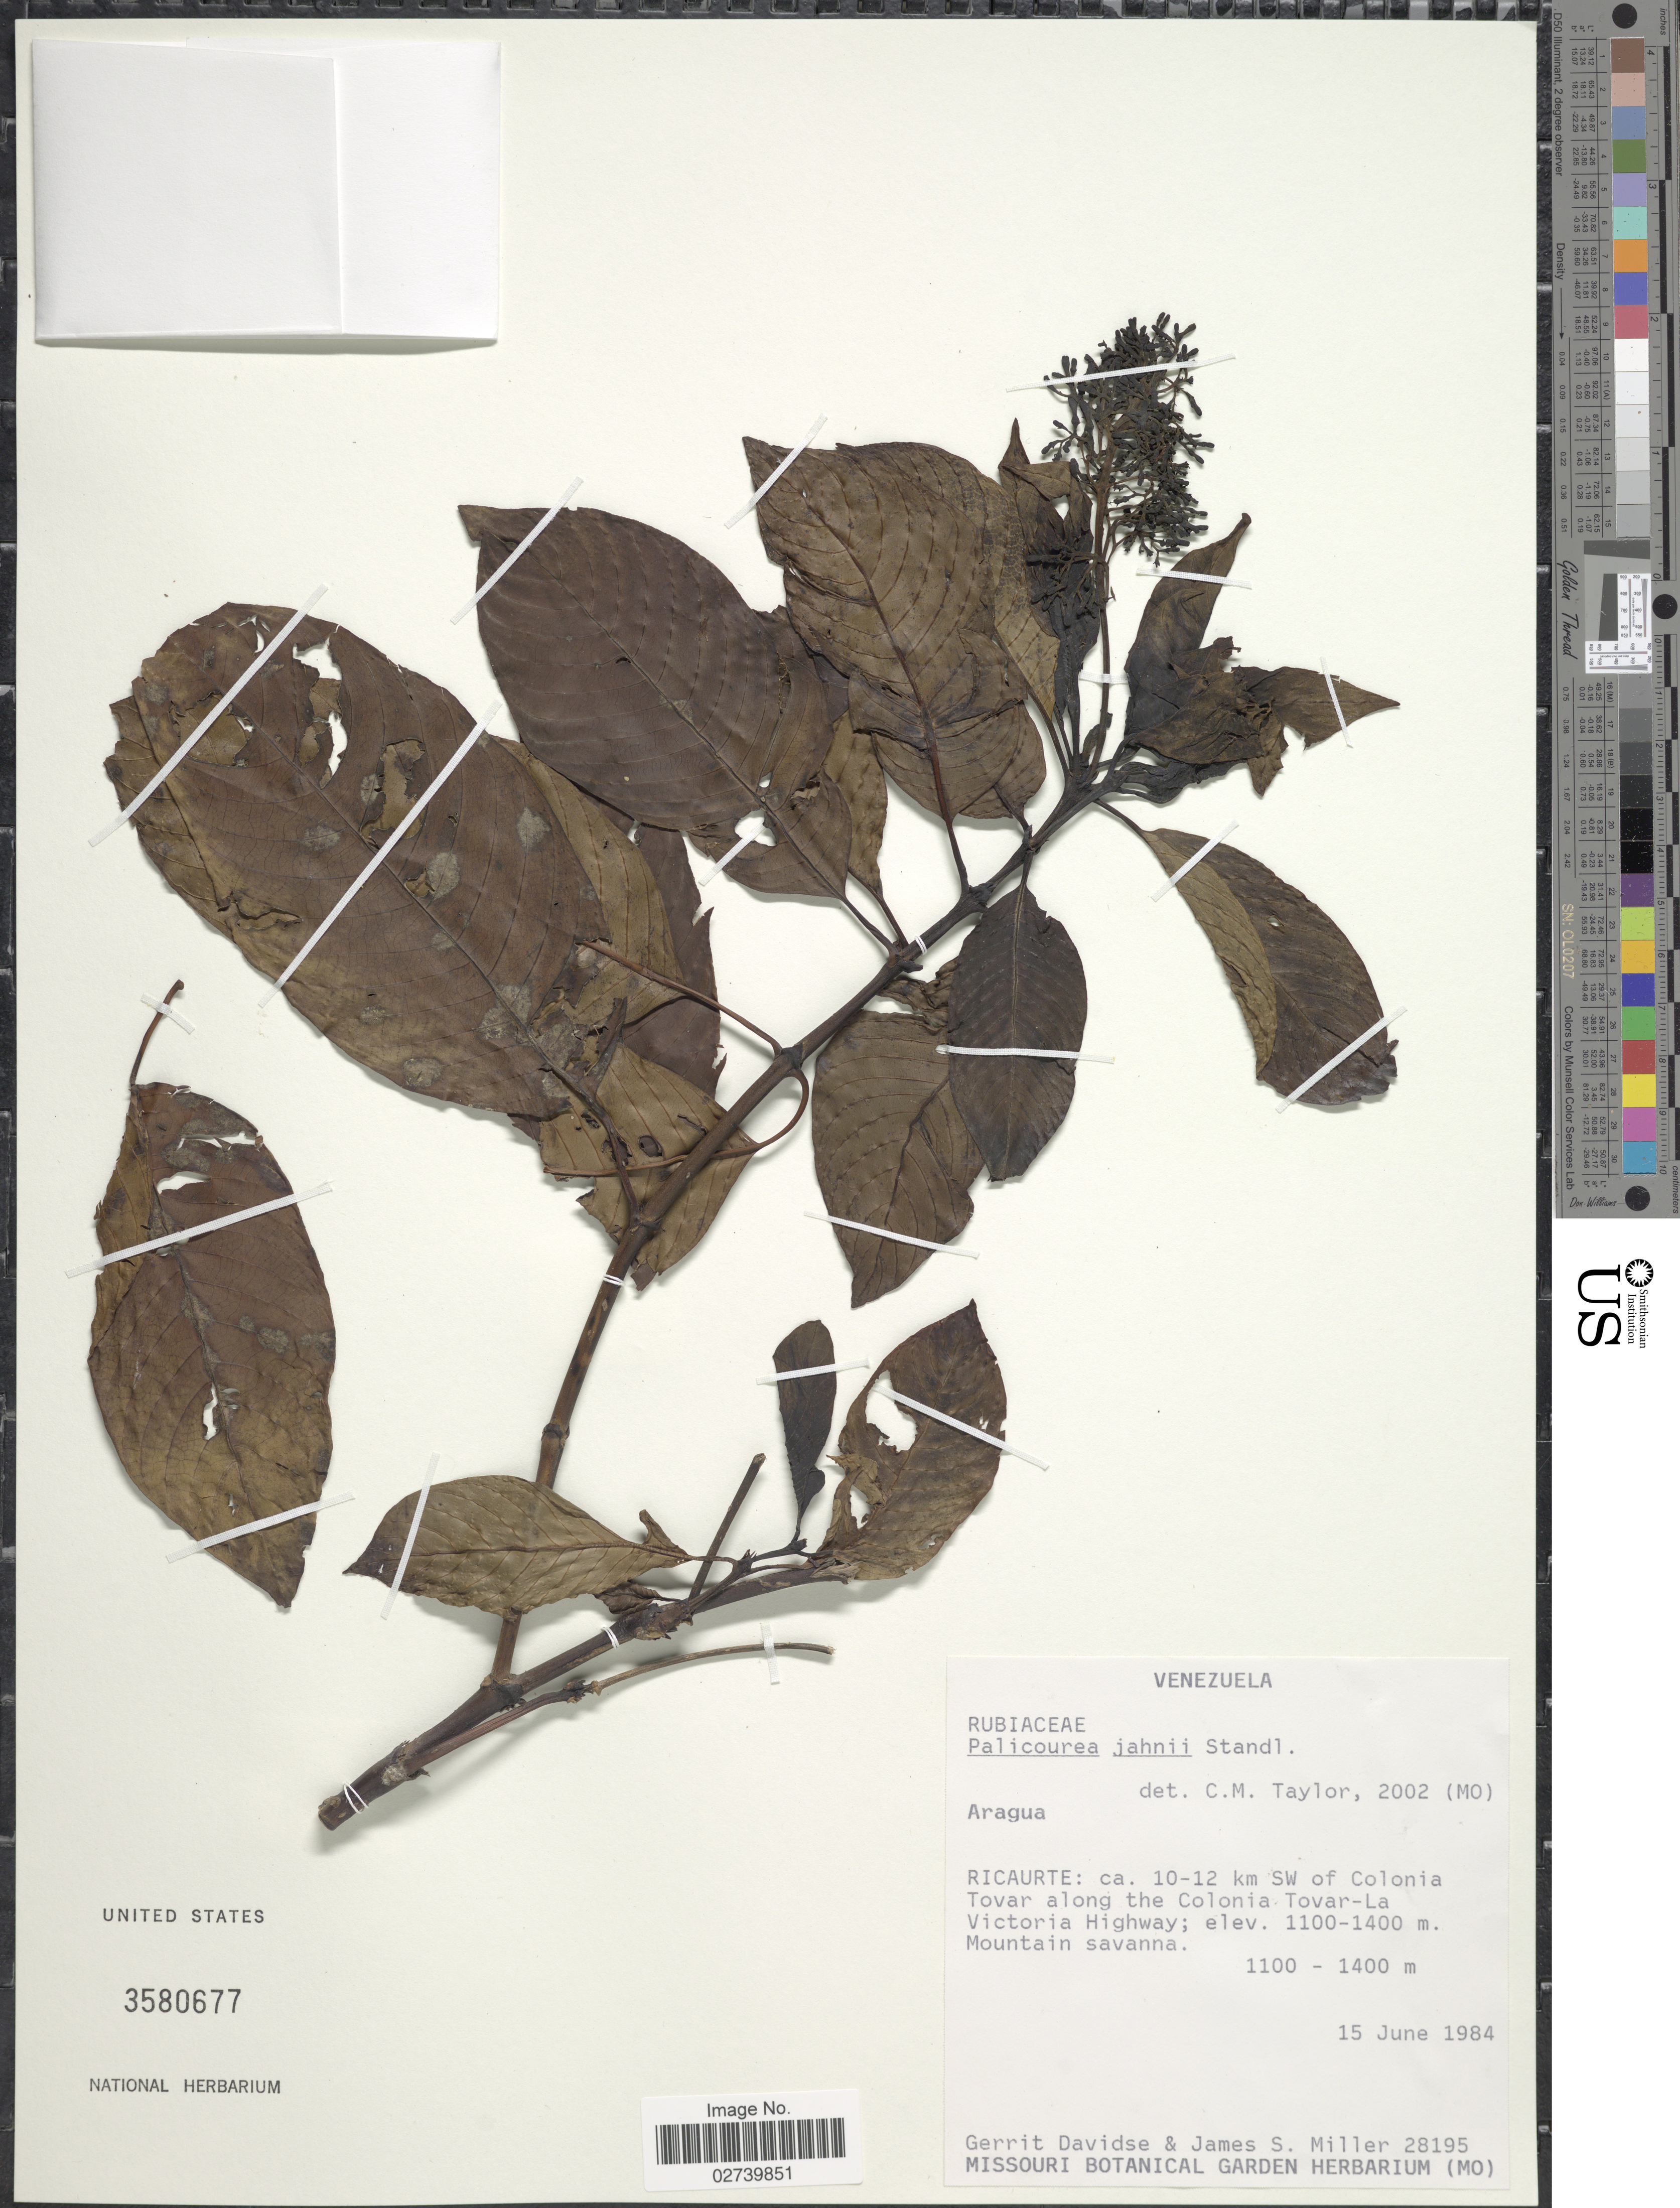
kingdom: Plantae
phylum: Tracheophyta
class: Magnoliopsida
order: Gentianales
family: Rubiaceae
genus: Palicourea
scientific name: Palicourea jahnii Standl.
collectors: G. Davidse & J. S. Miller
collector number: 28195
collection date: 1984-06-15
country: Venezuela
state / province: Aragua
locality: Ricaurte: ca. 10-12 km SW of Colonia Tovar along the Colonia Tovar-La Victoria Highway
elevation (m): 1100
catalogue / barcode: US 3580677